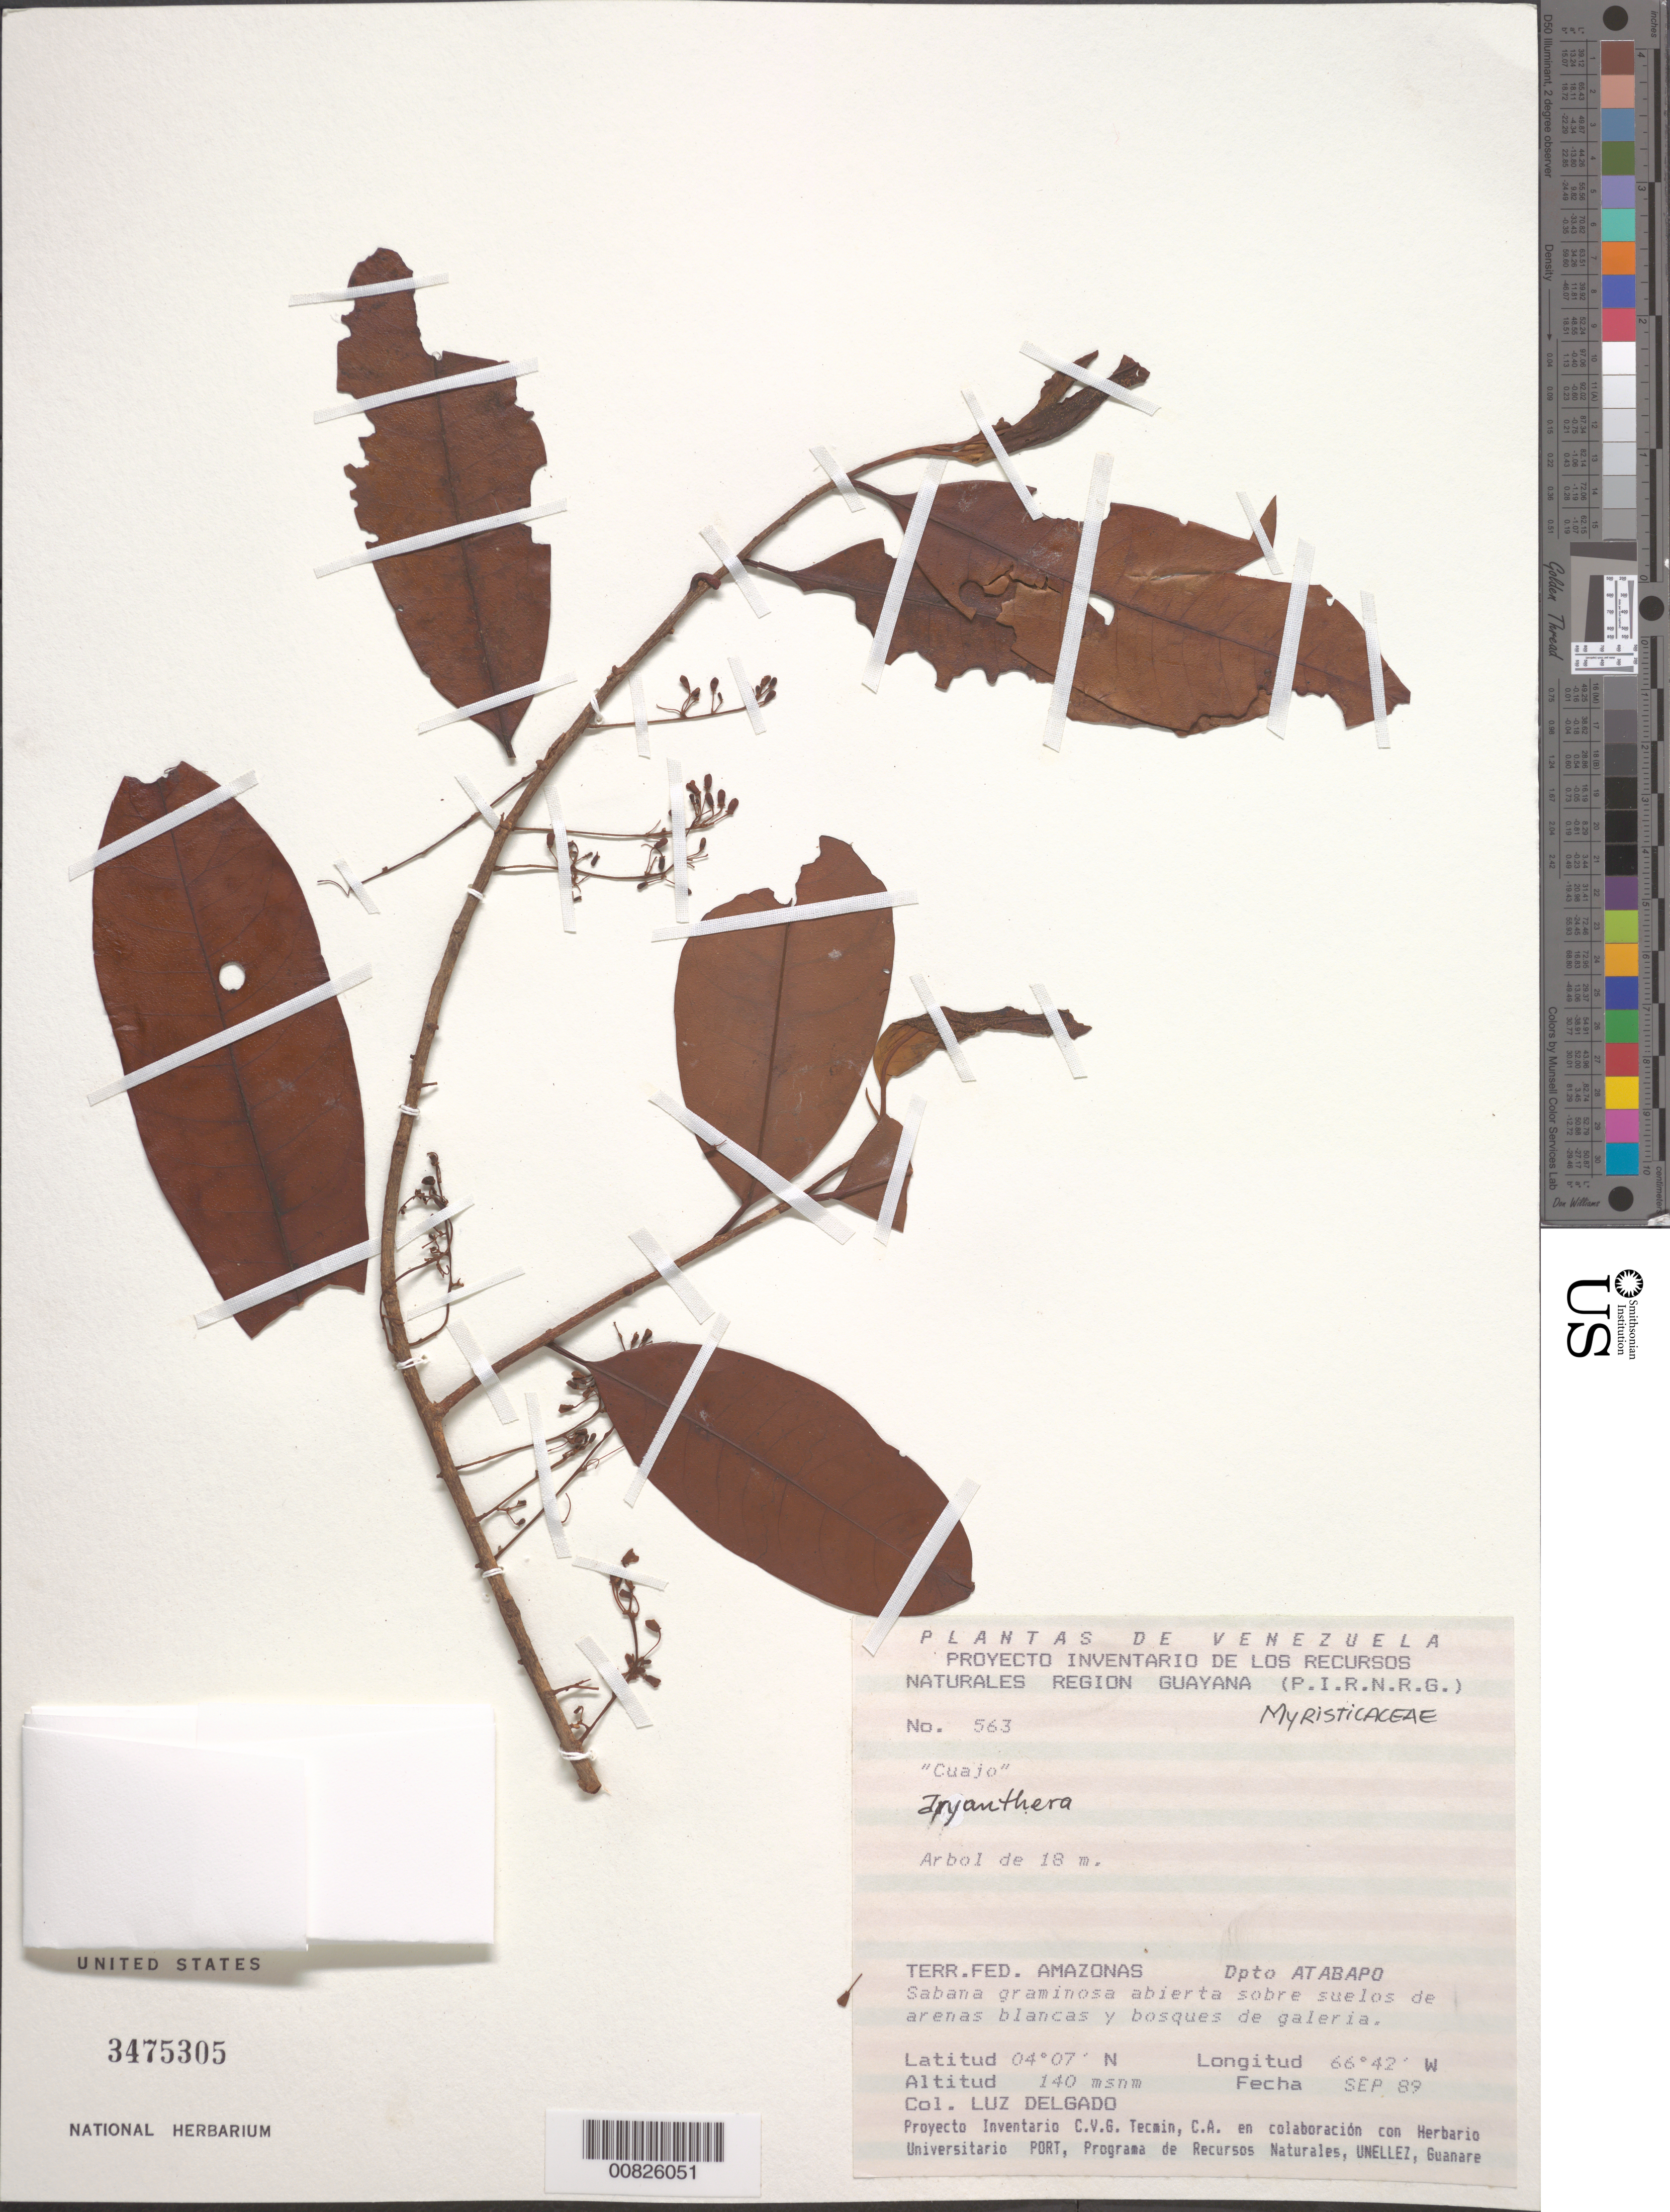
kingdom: Plantae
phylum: Tracheophyta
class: Magnoliopsida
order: Magnoliales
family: Myristicaceae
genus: Iryanthera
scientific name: Iryanthera sp.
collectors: L. Delgado V.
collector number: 563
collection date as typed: Sep-89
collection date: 1989-09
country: Venezuela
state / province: Amazonas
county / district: Atabapo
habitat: Sabana graminosa abierta sobre suelos de arenas blancas y bosques de galeria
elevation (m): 140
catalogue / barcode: US 3475305